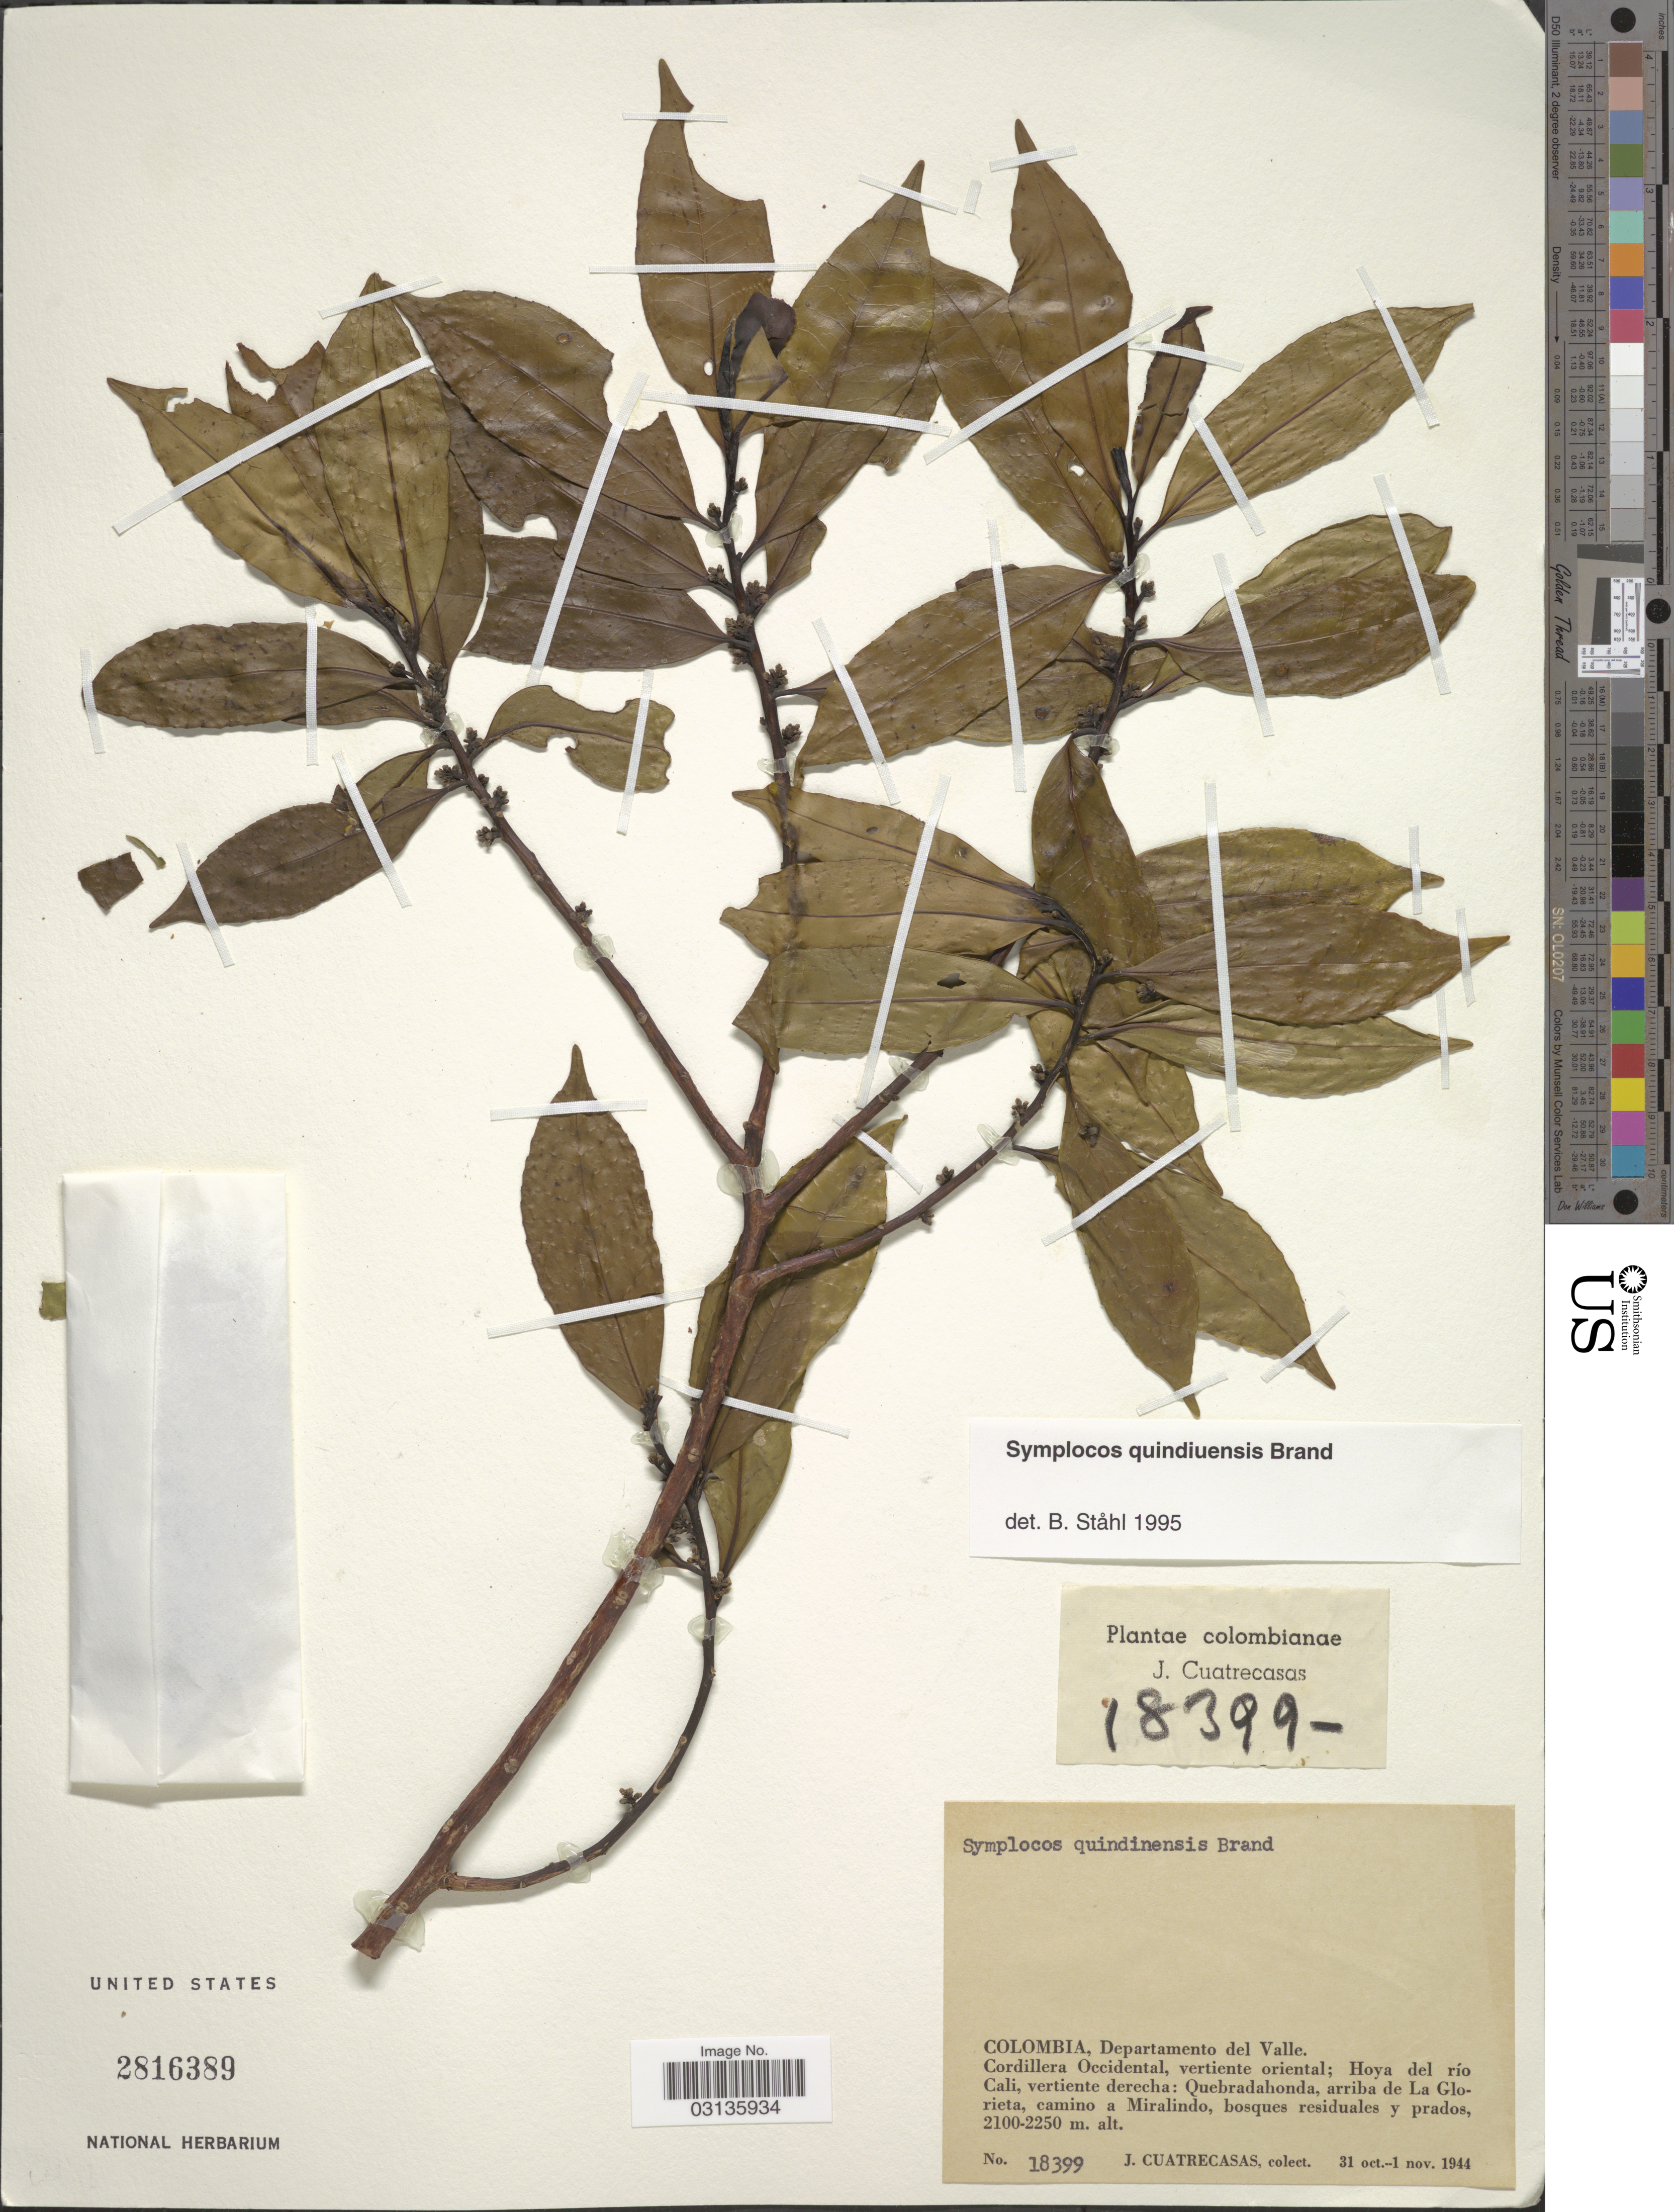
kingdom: Plantae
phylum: Tracheophyta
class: Magnoliopsida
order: Ericales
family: Symplocaceae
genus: Symplocos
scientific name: Symplocos quindiuensis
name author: Brand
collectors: J. Cuatrecasas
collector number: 18399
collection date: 1944-10-31/1944-11-01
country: Colombia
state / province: Valle del Cauca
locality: Departamento del Valle. Cordillera Occidental, vertiente oriental; Hoya del río Cali, vertiente derecha: Quebradahonda, arriba de La Glorieta, camino a Miralindo.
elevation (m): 2100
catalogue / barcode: US 2816389